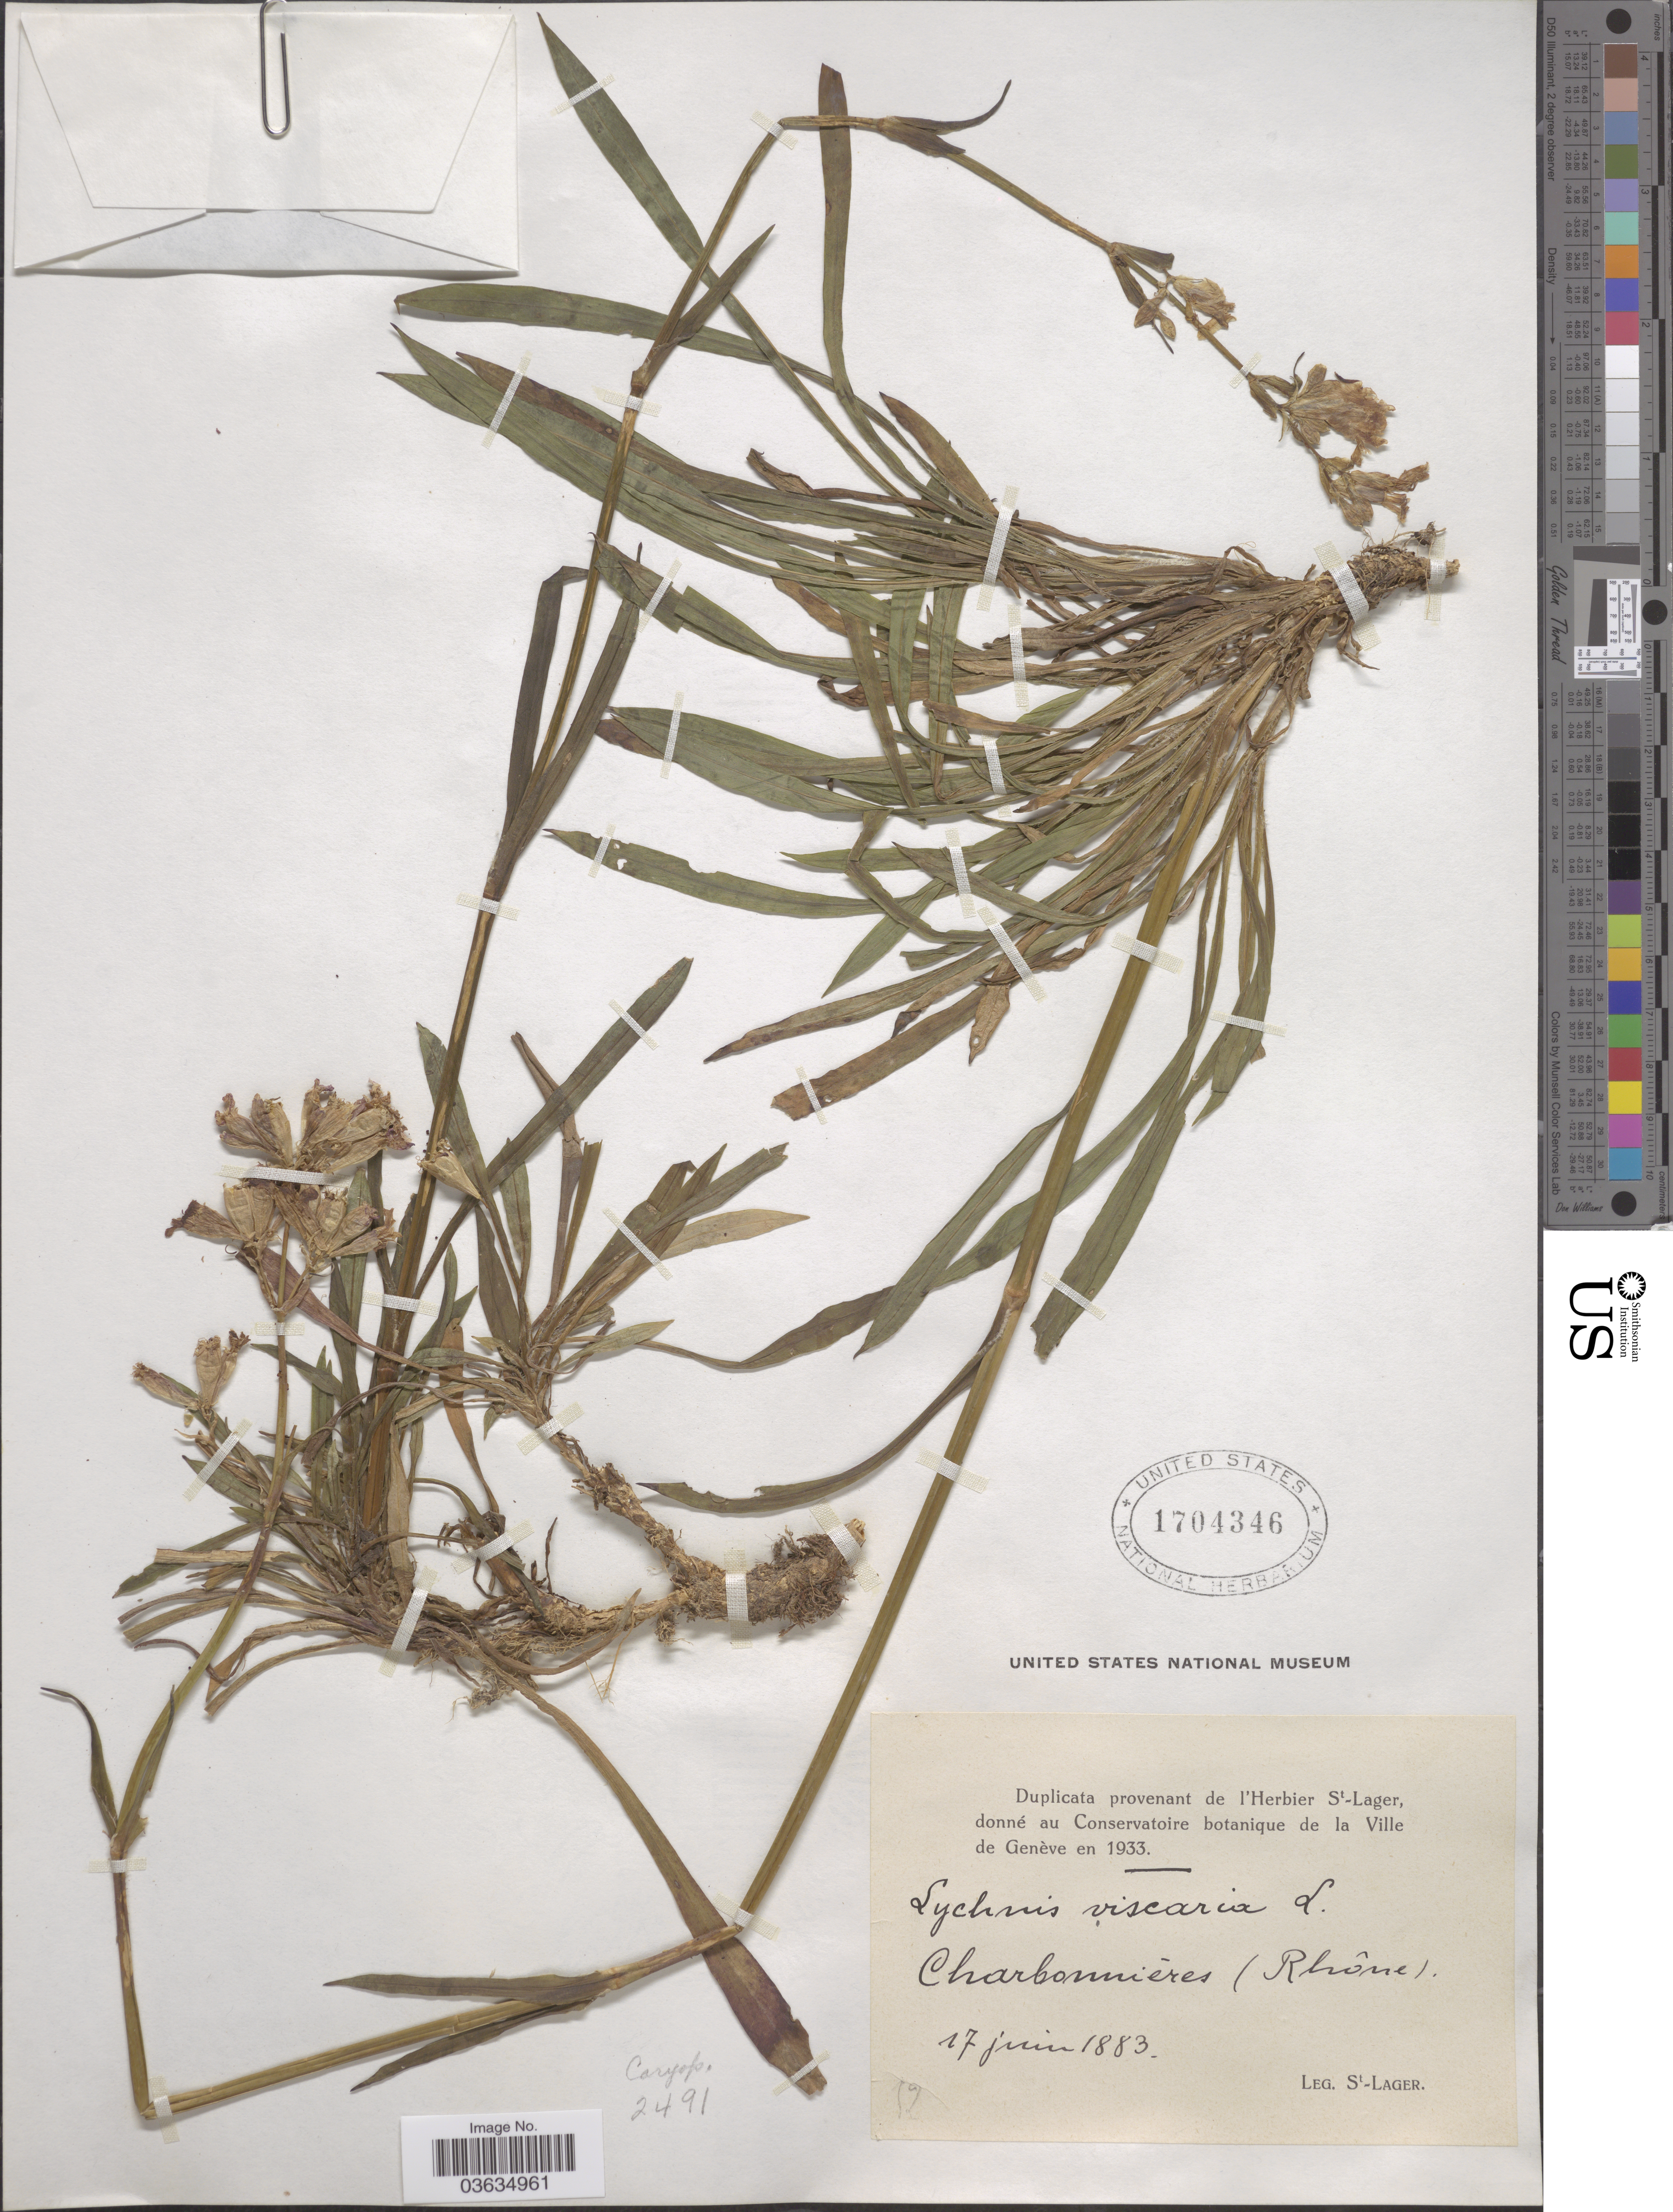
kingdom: Plantae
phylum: Tracheophyta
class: Magnoliopsida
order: Caryophyllales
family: Caryophyllaceae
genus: Viscaria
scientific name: Viscaria vulgaris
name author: Bernh.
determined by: Strong, Mark T., (BOT), Smithsonian Institution - National Museum of Natural History (UNITED STATES)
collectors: -. St. Lager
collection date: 1883-06-17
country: France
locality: Charbonniéres (Rhône).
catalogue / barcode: US 1704346